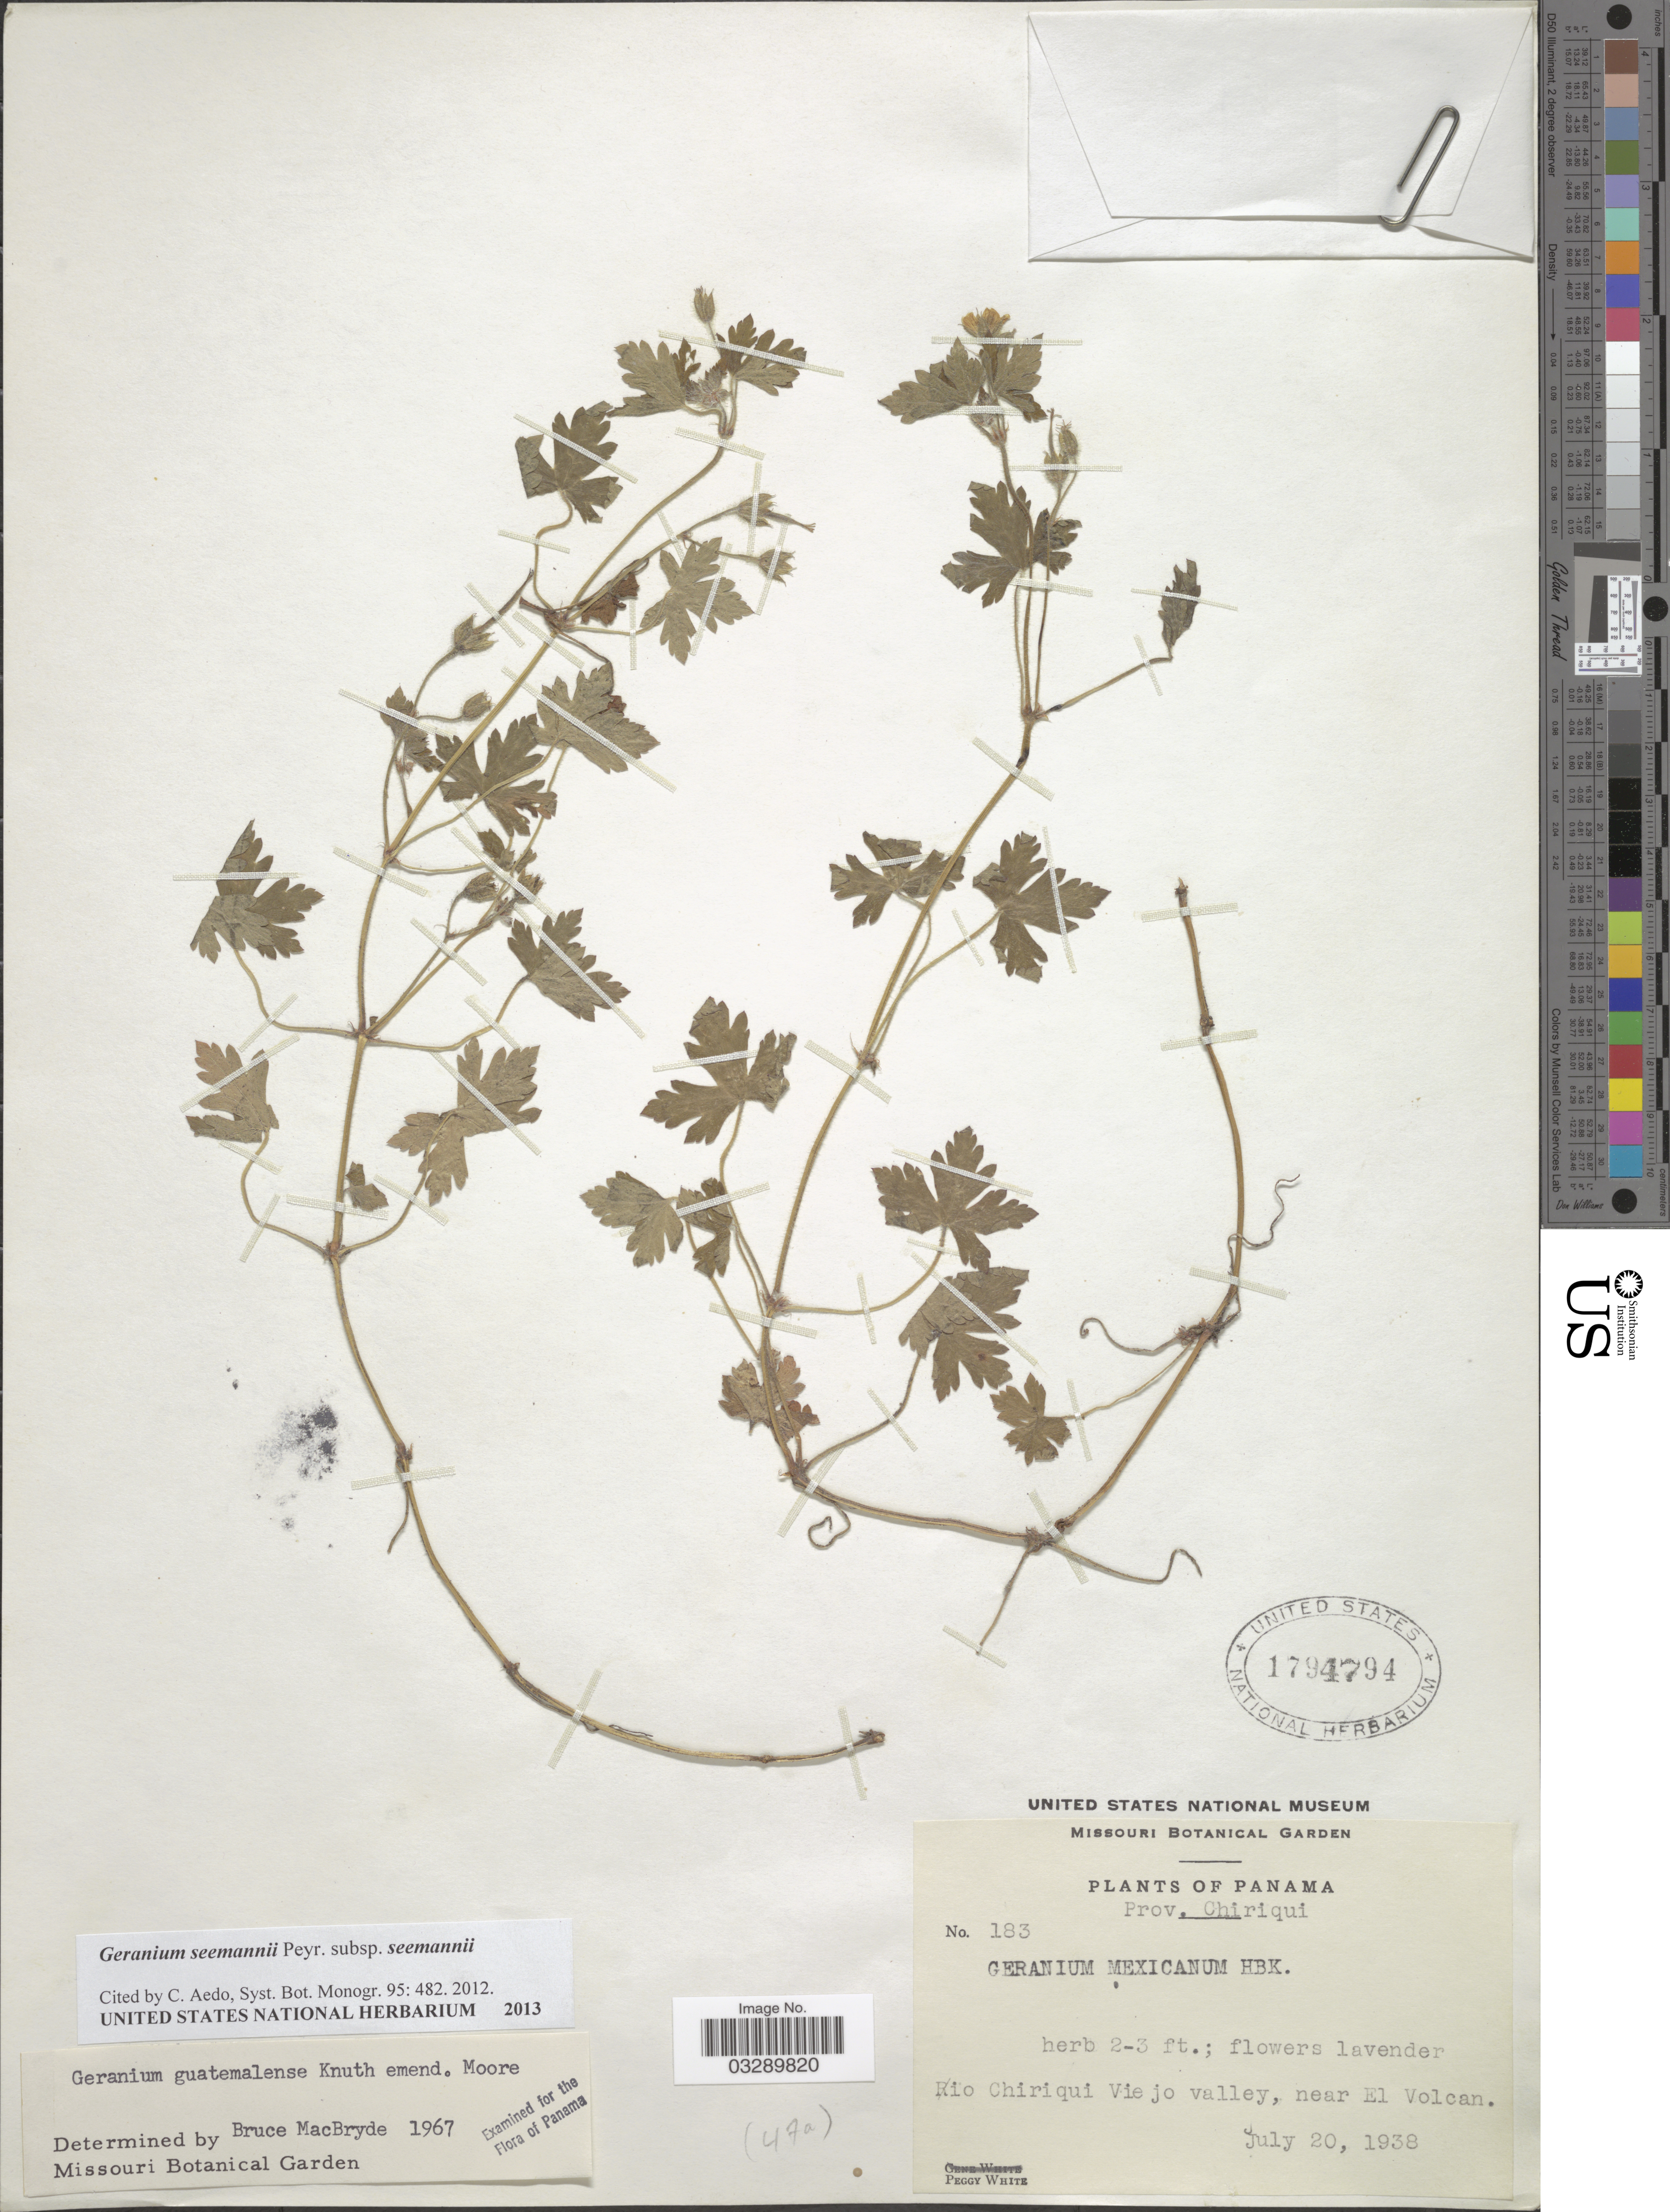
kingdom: Plantae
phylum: Tracheophyta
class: Magnoliopsida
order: Geraniales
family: Geraniaceae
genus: Geranium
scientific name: Geranium seemannii subsp. seemannii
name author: Peyr.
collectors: P. White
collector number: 183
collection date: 1938-07-20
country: Panama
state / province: Chiriqui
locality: Rio Chiriqui Viejo valley, near El Volcan.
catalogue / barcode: US 1794794